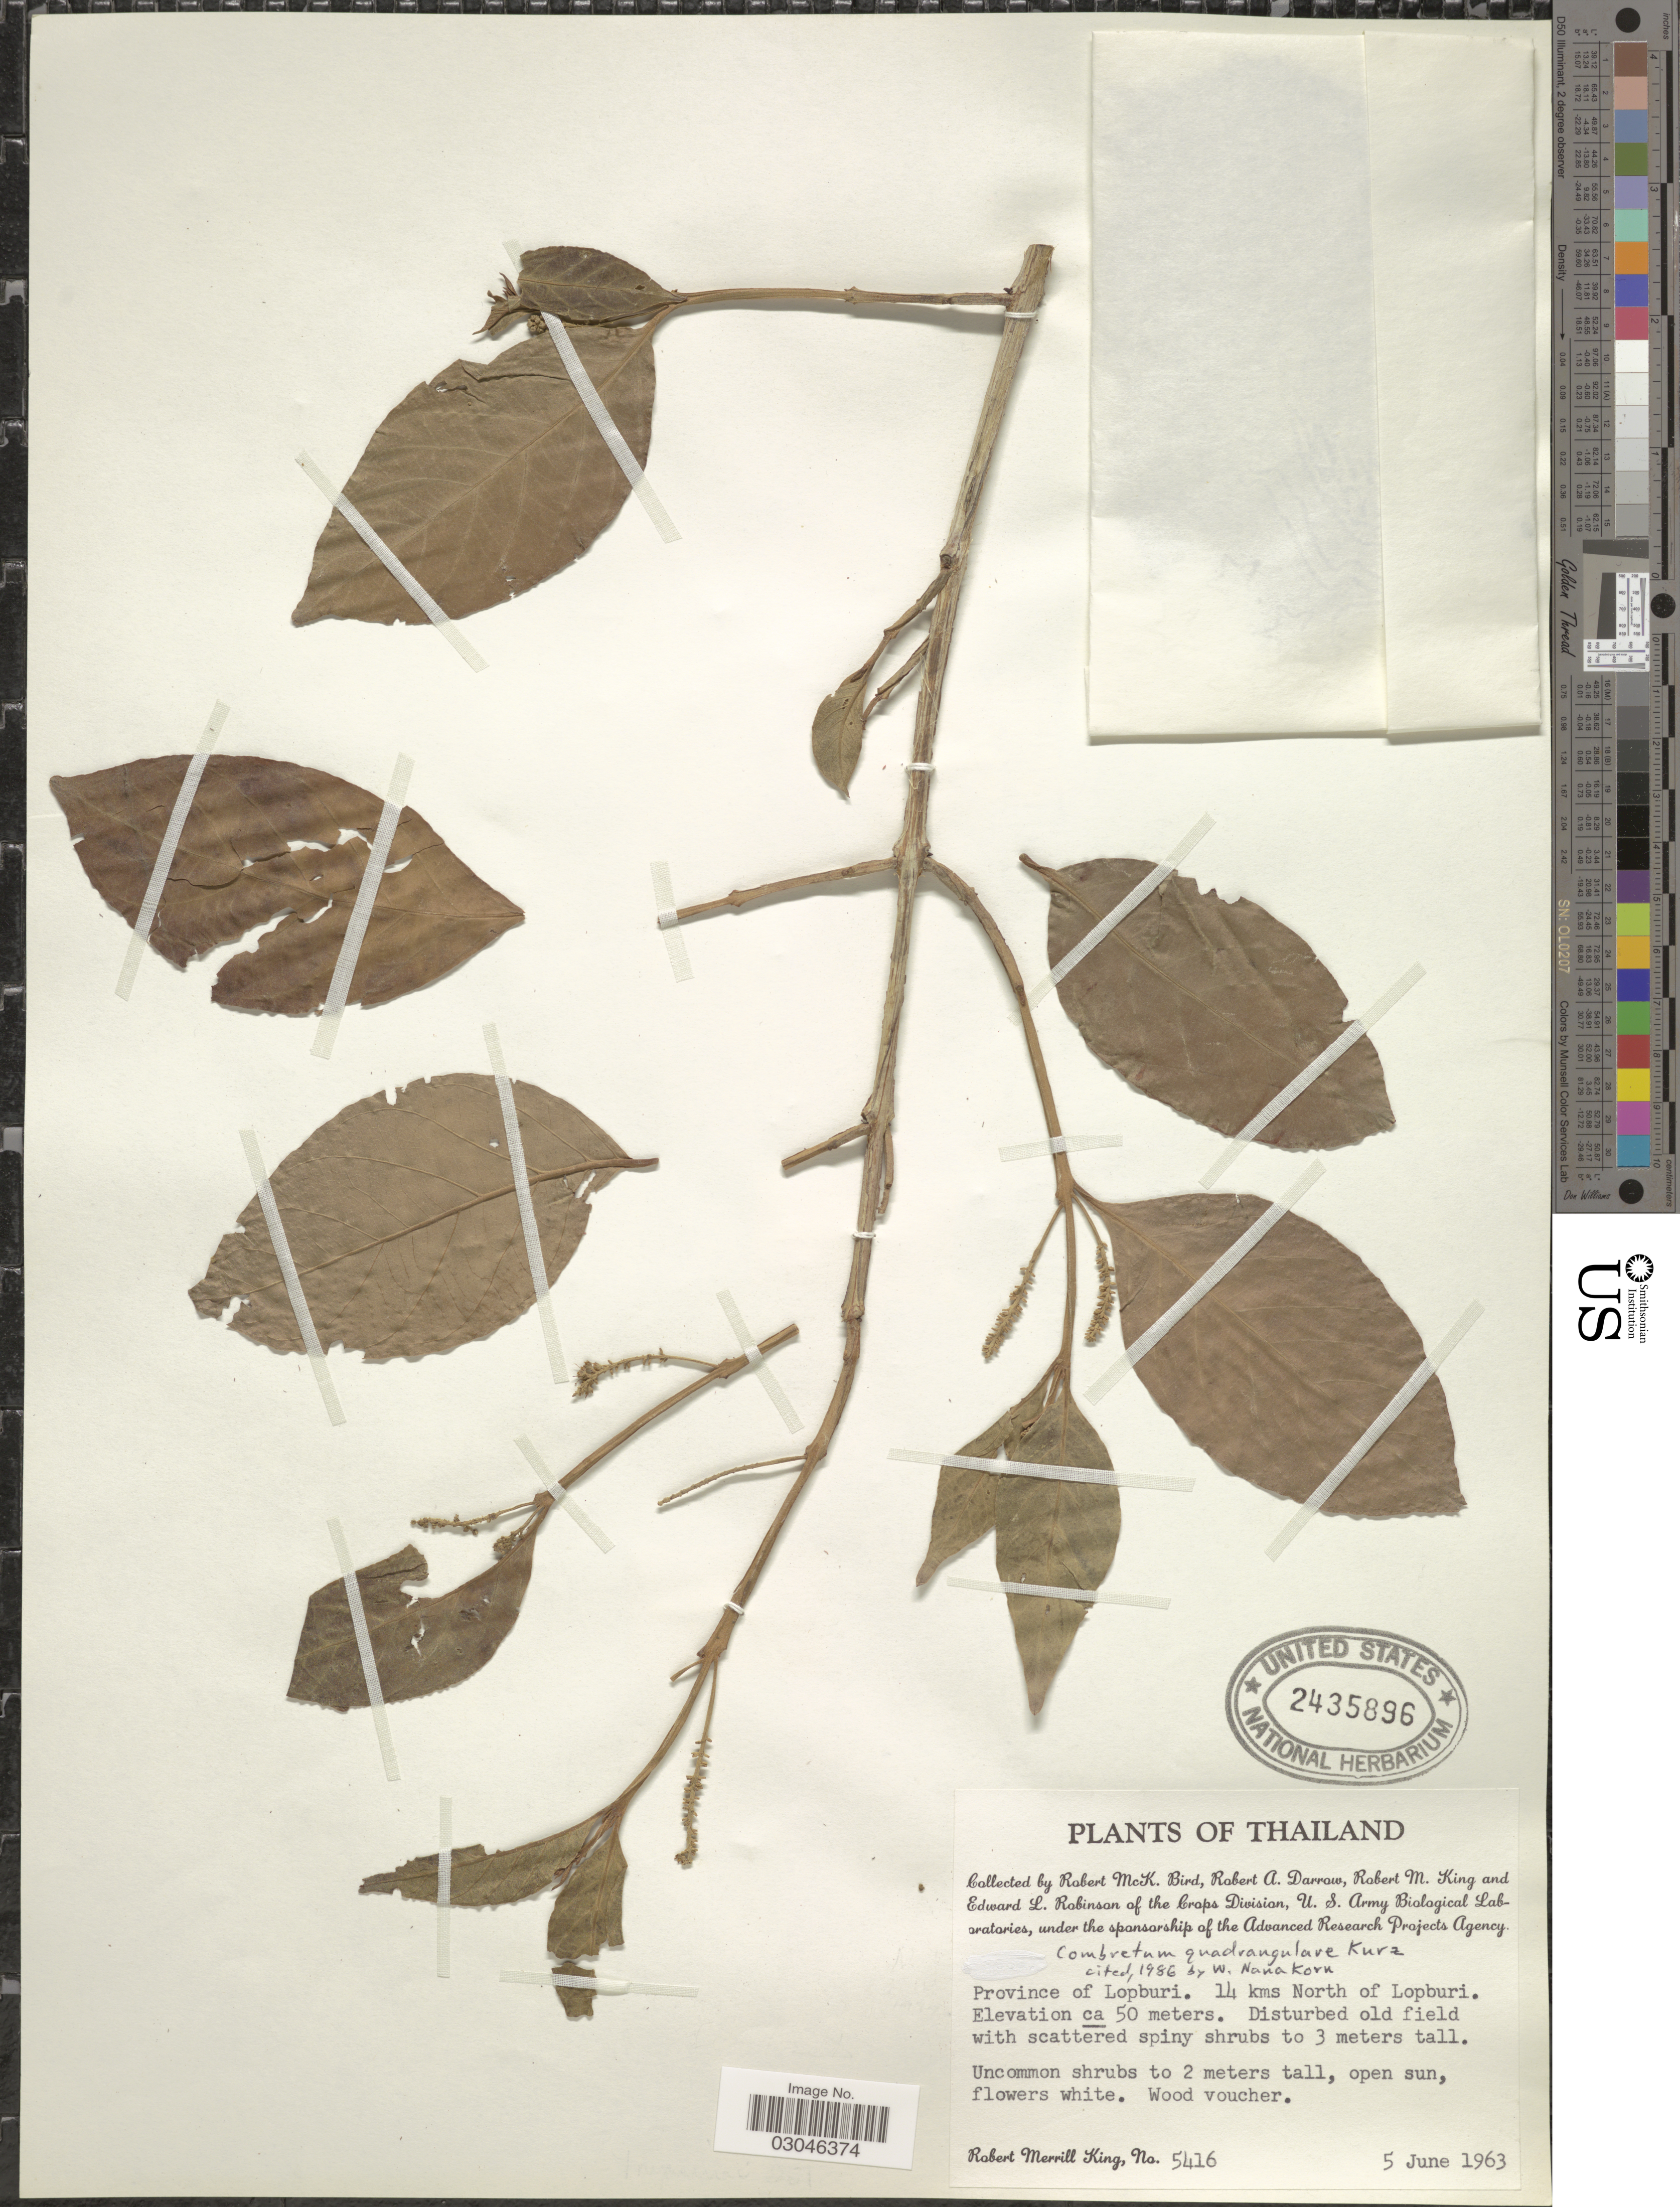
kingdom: Plantae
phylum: Tracheophyta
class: Magnoliopsida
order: Myrtales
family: Combretaceae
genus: Combretum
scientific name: Combretum quadrangulare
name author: Kurz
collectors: R. M. Bird, R. A. Darrow, R. M. King & E. L. Robinson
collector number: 5416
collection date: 1963-06-05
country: Thailand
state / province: Lop Buri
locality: Province of Lopburi. 14 kms North of Lopburi.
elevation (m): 50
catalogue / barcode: US 2435896